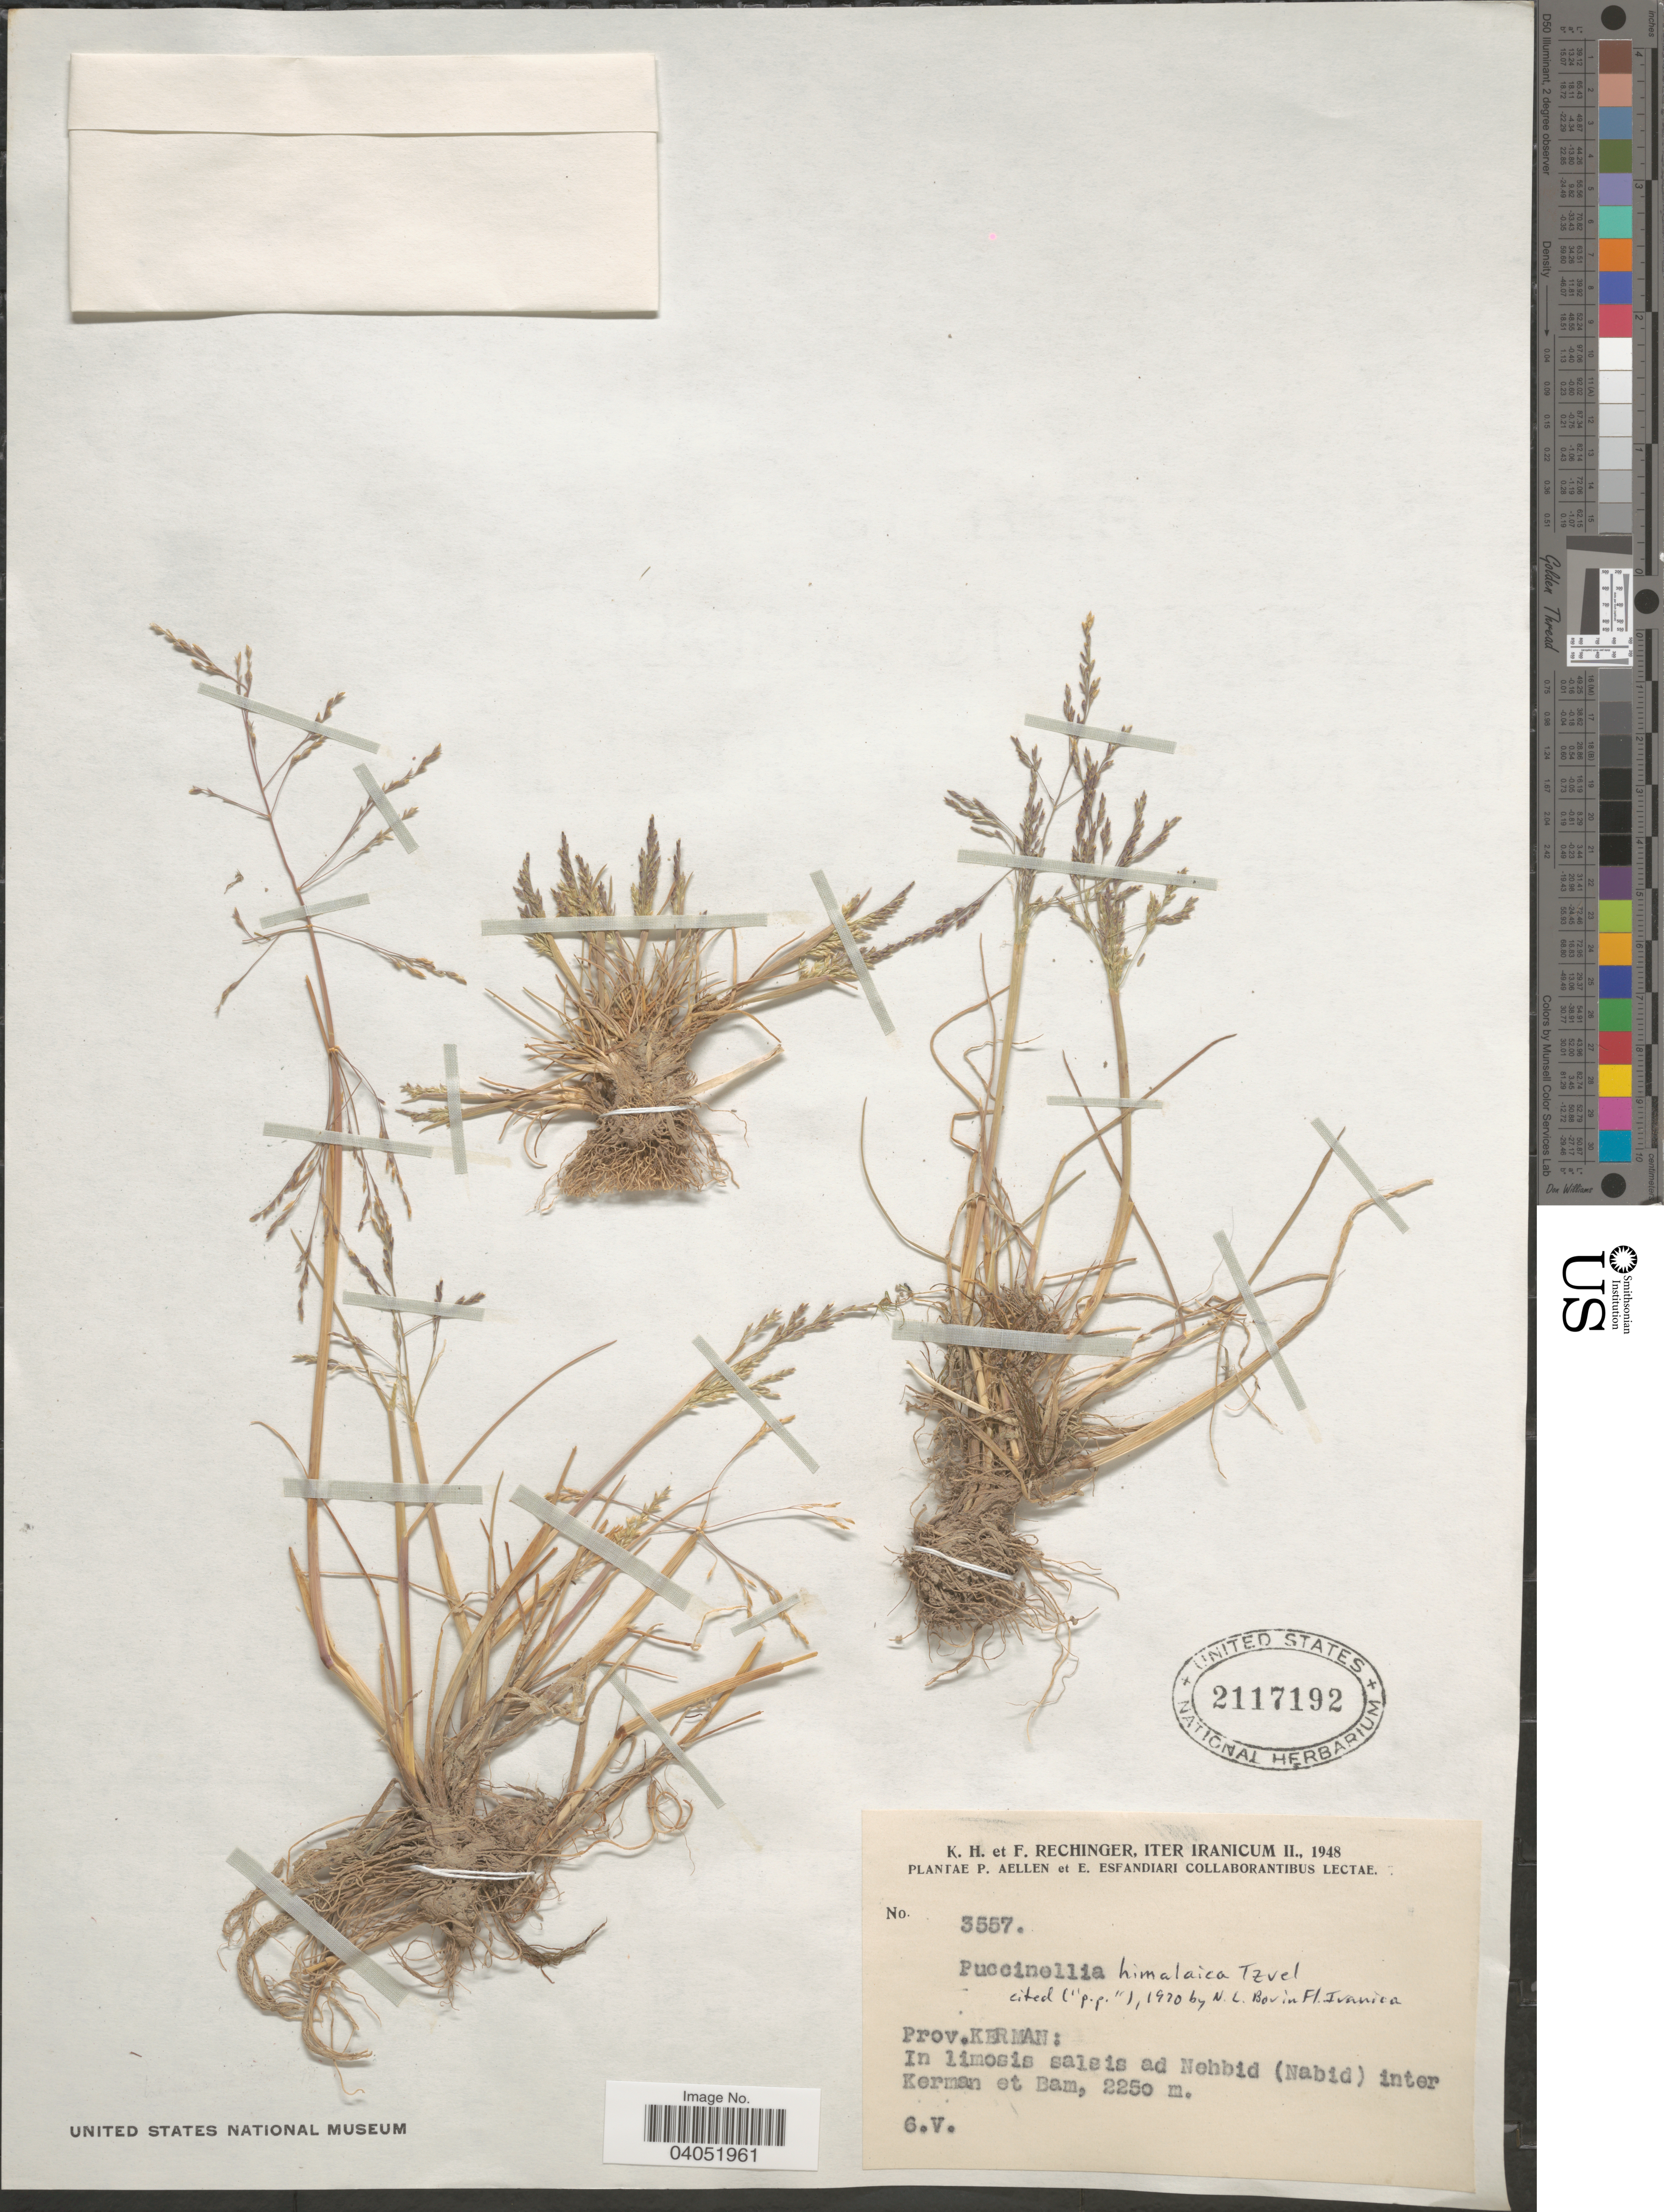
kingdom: Plantae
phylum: Tracheophyta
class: Liliopsida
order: Poales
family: Poaceae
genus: Puccinellia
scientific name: Puccinellia himalaica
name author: Tzvelev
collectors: K. H. Rechinger & F. Rechinger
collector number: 3557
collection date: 1948-05-06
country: Iran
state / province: Kerman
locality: Iter Iranicum. In limosis salsis ad Nehbid (Nabid) inter Kerman et Bam.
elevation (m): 2250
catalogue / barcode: US 2117192